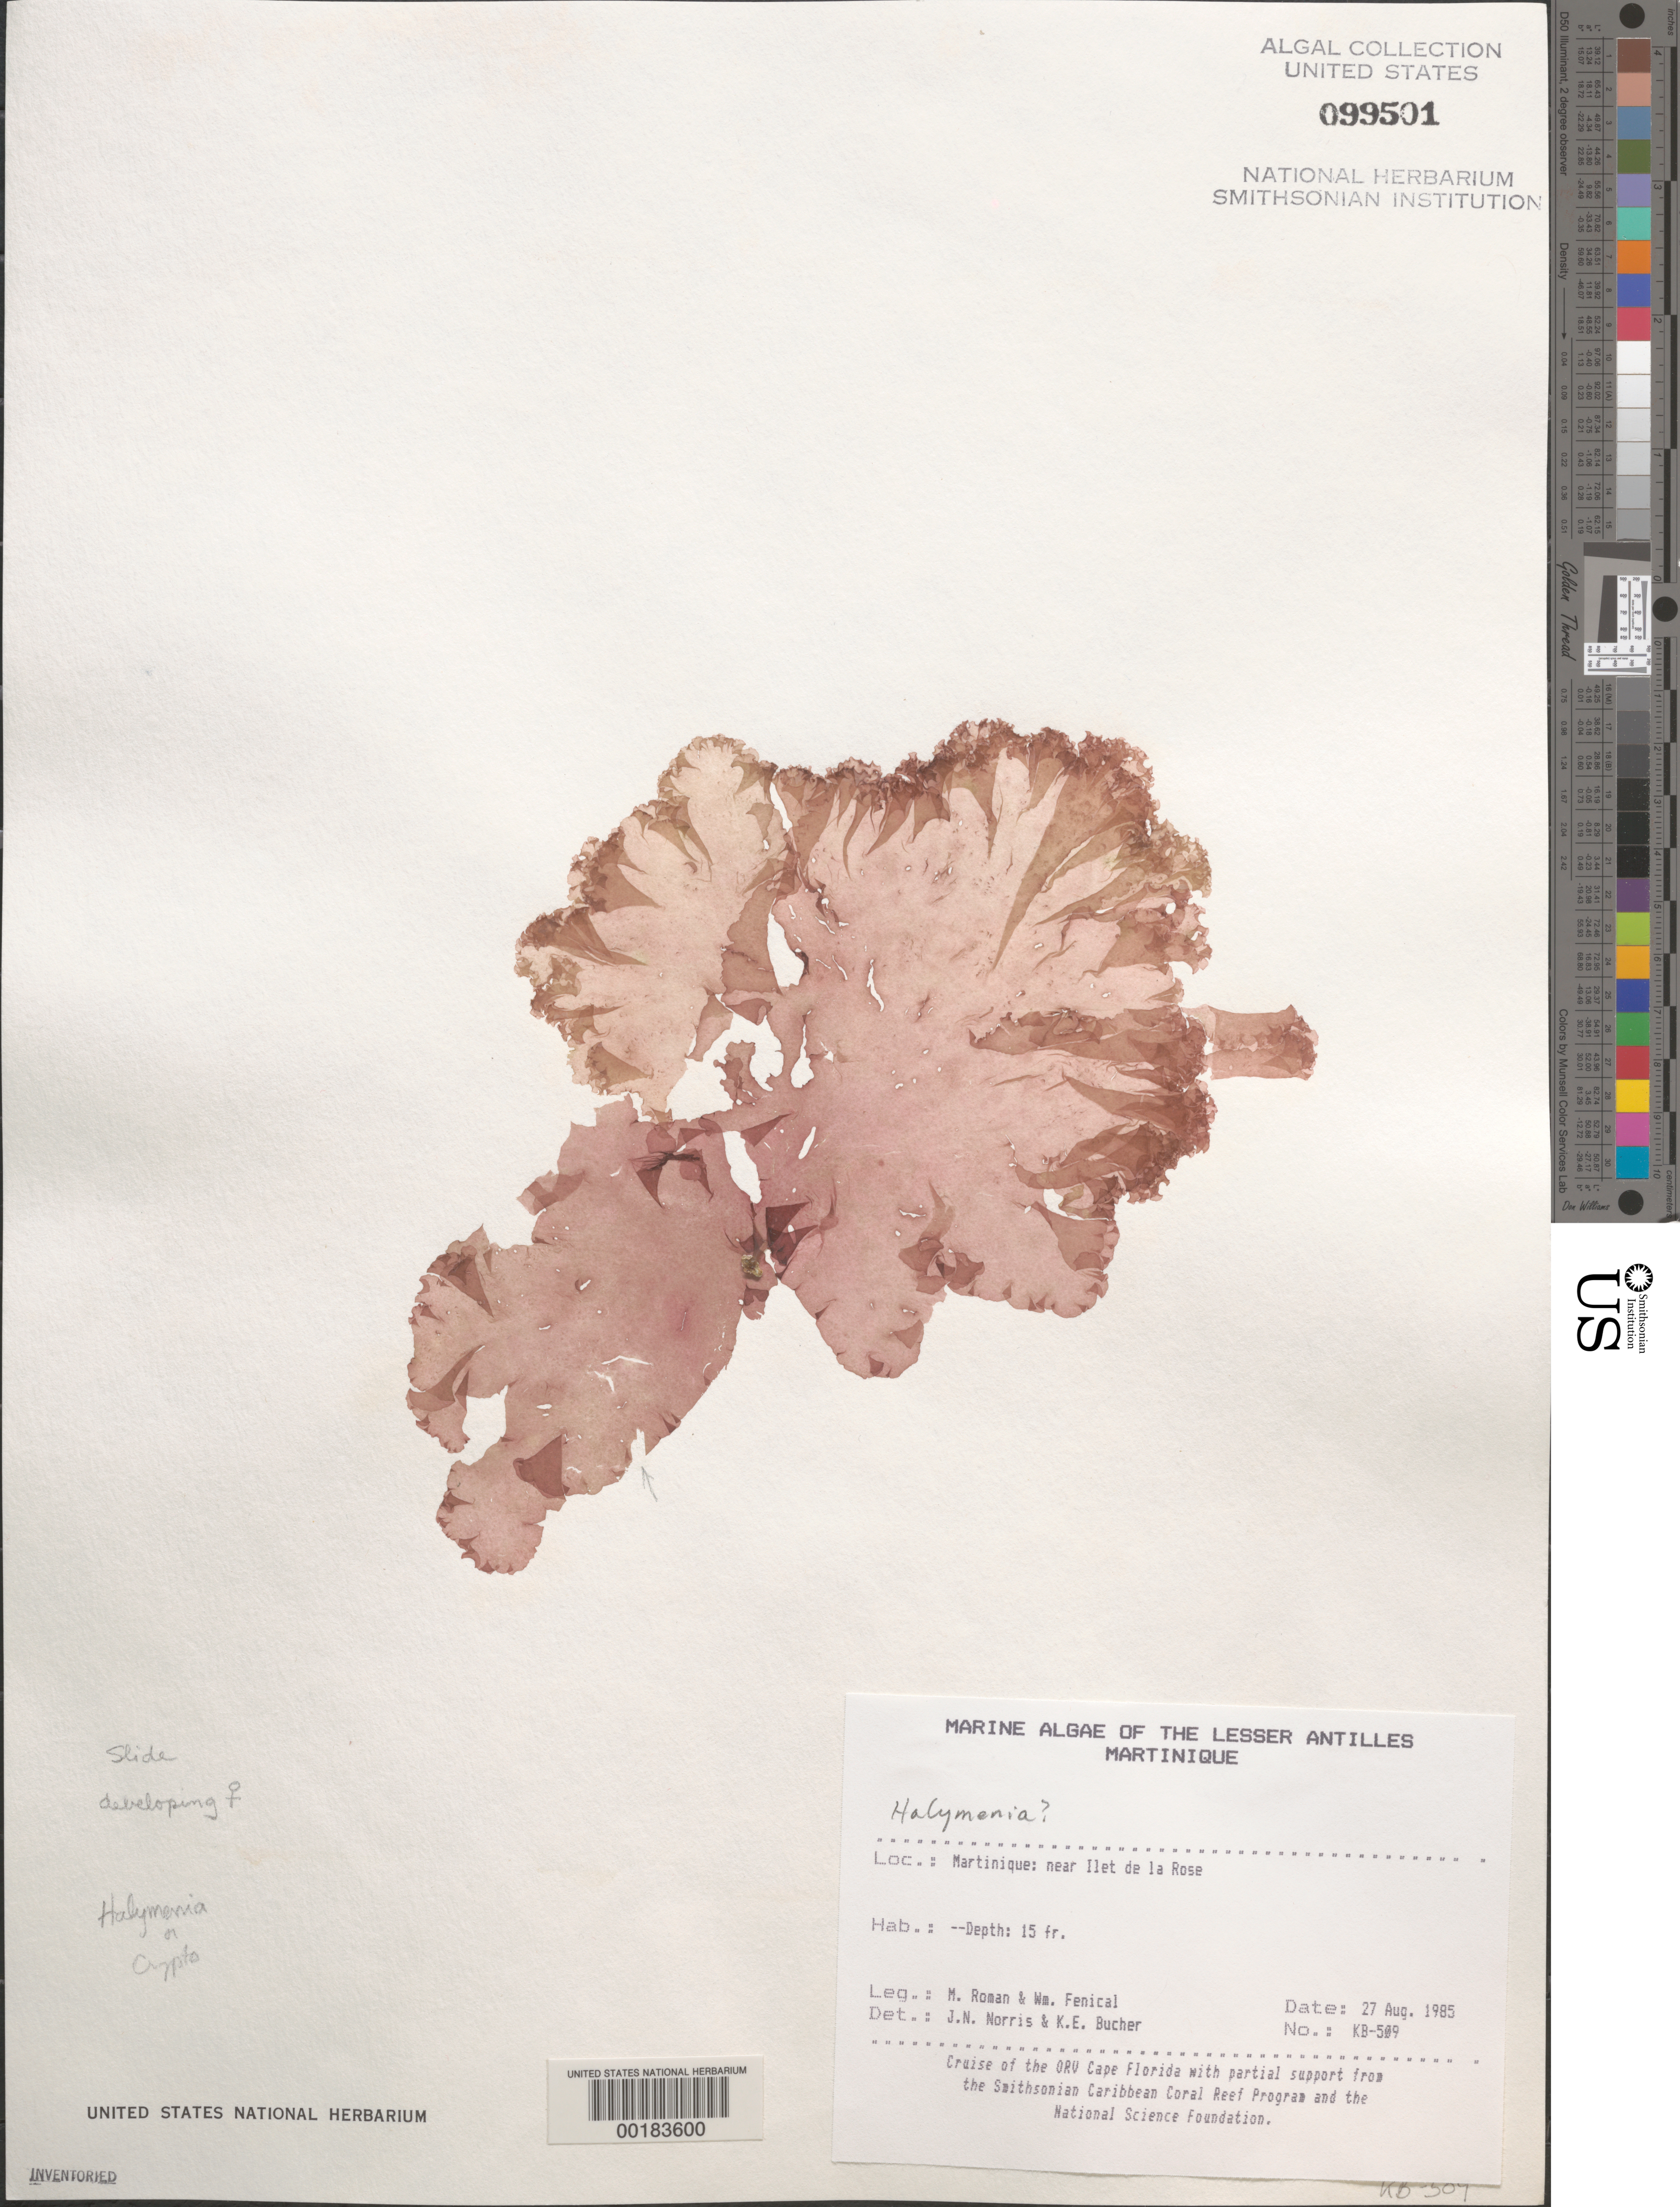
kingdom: Plantae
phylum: Rhodophyta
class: Florideophyceae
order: Halymeniales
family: Halymeniaceae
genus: Halymenia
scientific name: Halymenia sp.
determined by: Norris, J. N.; Bucher, K. E.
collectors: M. Román & W. Fenical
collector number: Kb-509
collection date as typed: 27 Aug 1985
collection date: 1985-08-27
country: Martinique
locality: Near Ilet de la Rose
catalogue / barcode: US 99501